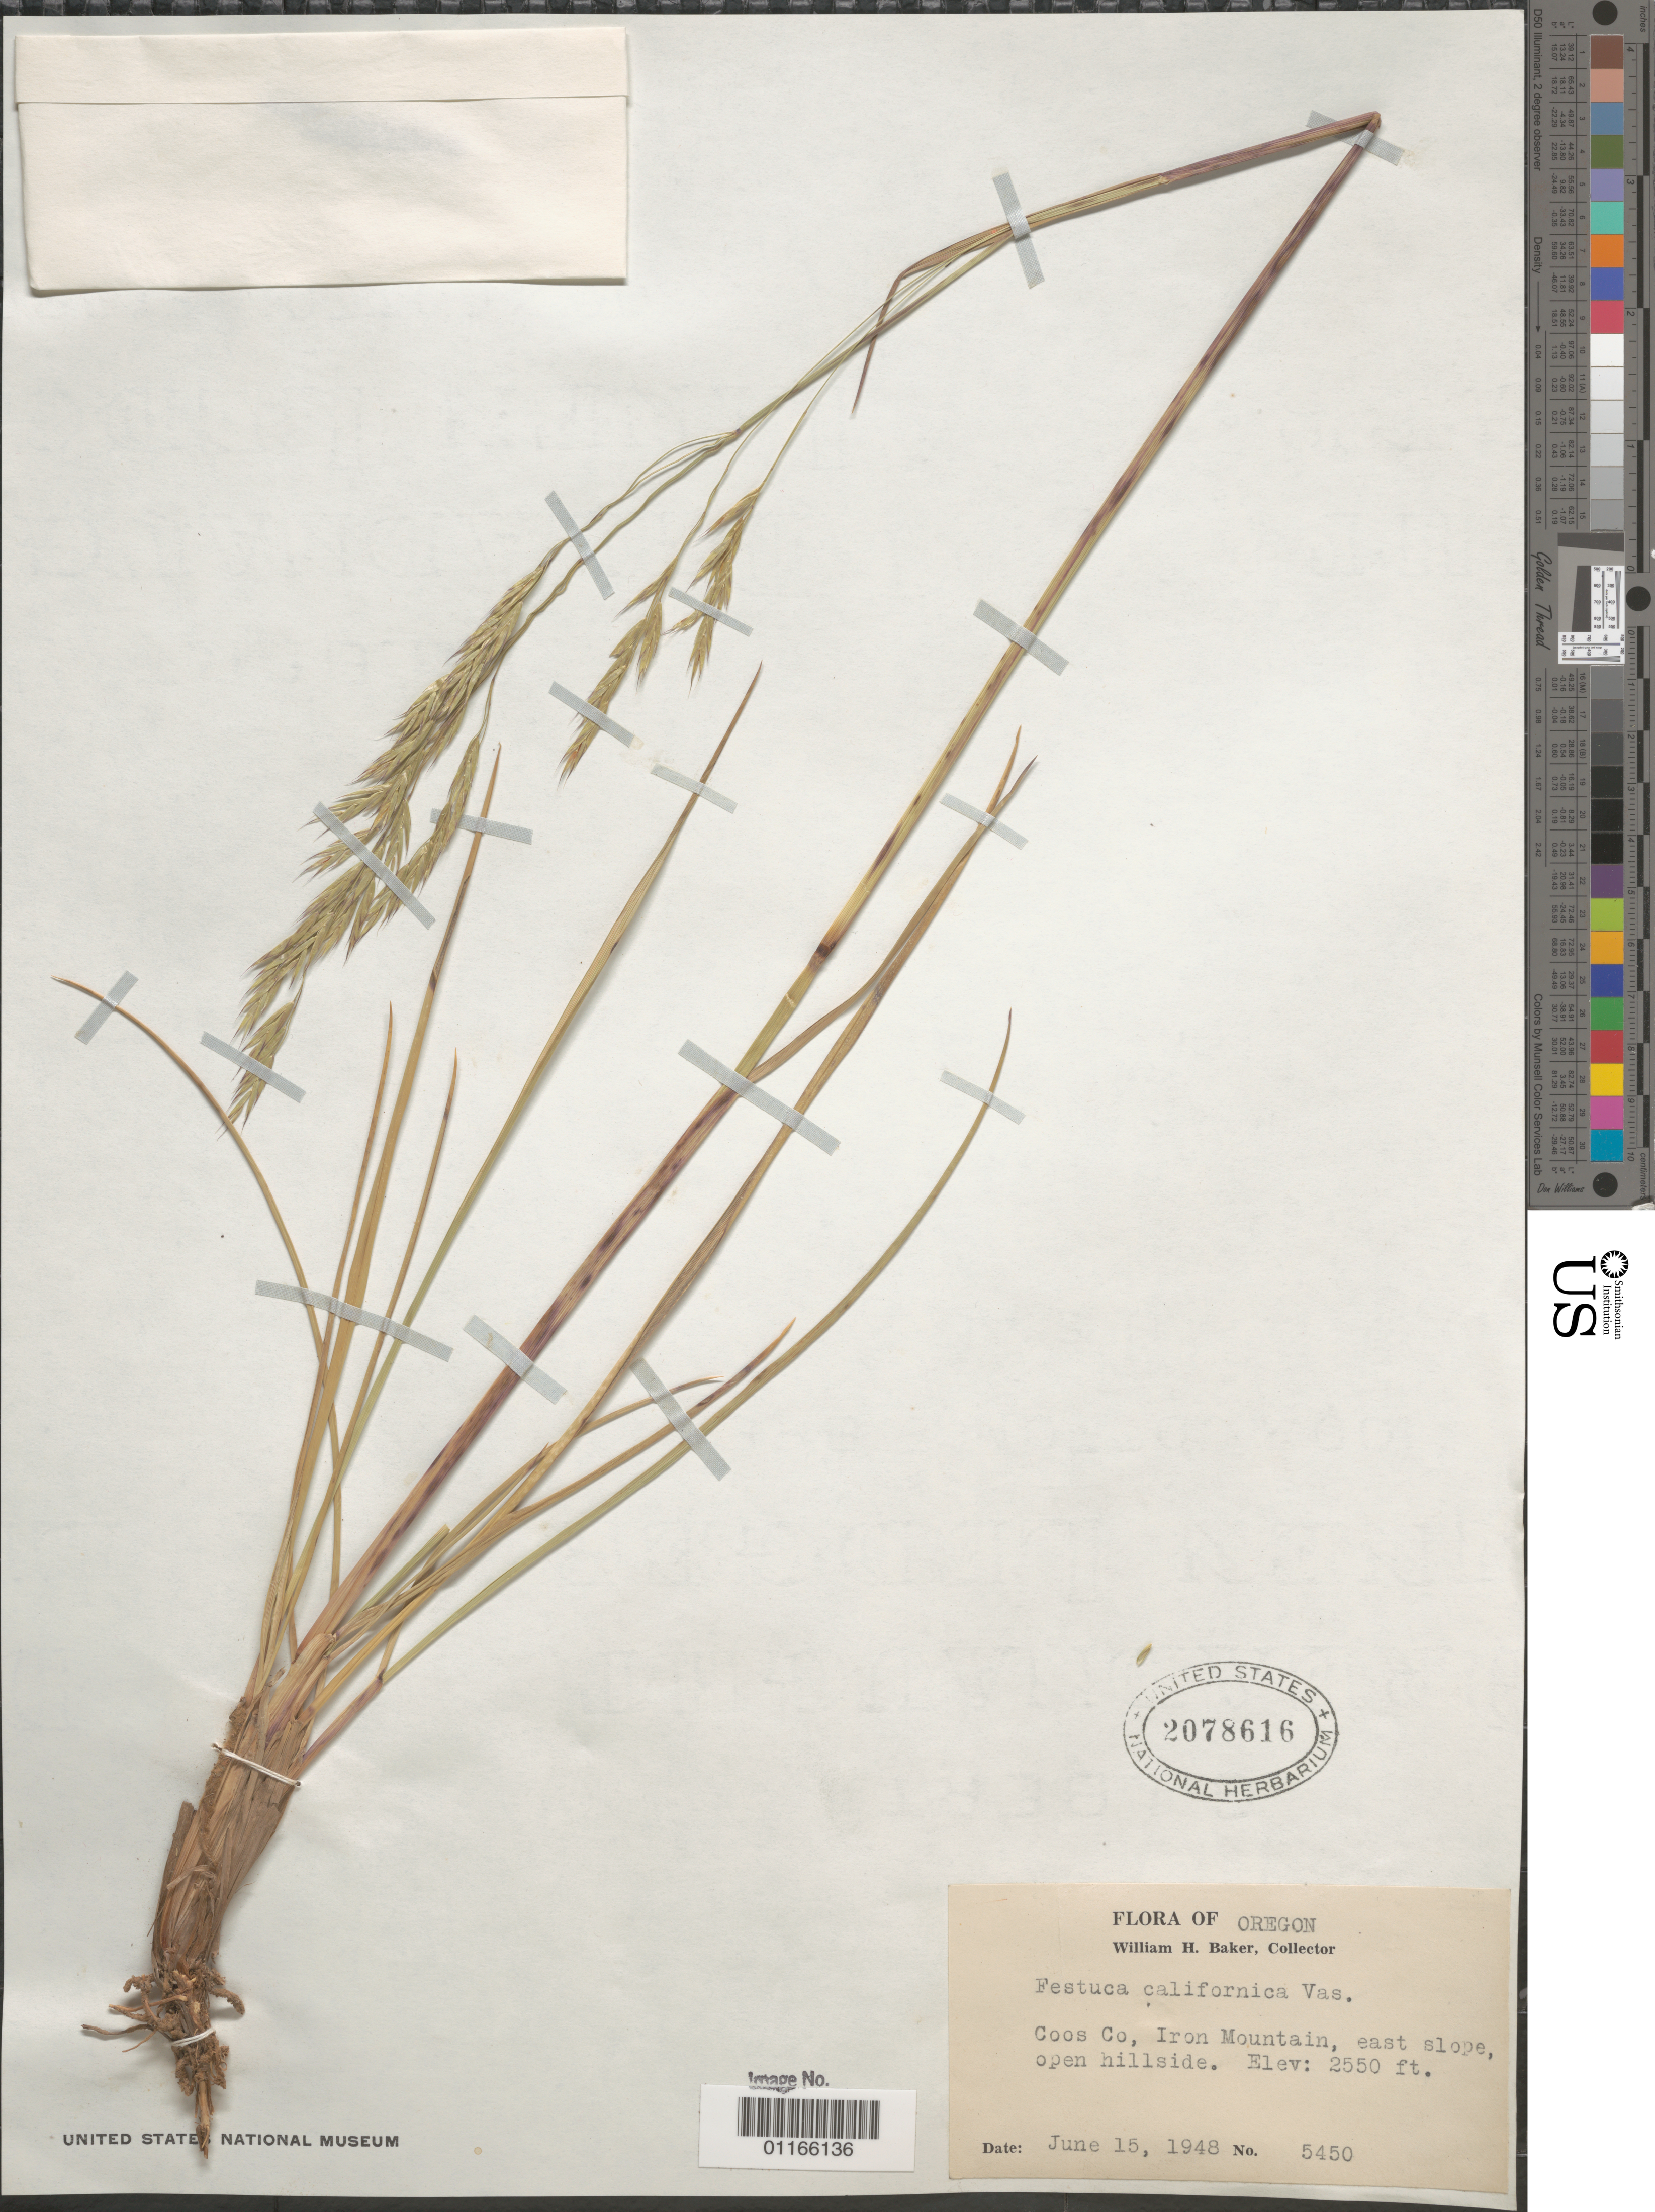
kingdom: Plantae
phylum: Tracheophyta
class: Liliopsida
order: Poales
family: Poaceae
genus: Festuca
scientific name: Festuca californica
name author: Vasey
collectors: W. H. Baker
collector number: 5450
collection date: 1948-06-15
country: United States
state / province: Oregon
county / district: Coos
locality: Iron Mountain, east slope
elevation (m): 777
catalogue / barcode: US 2078616